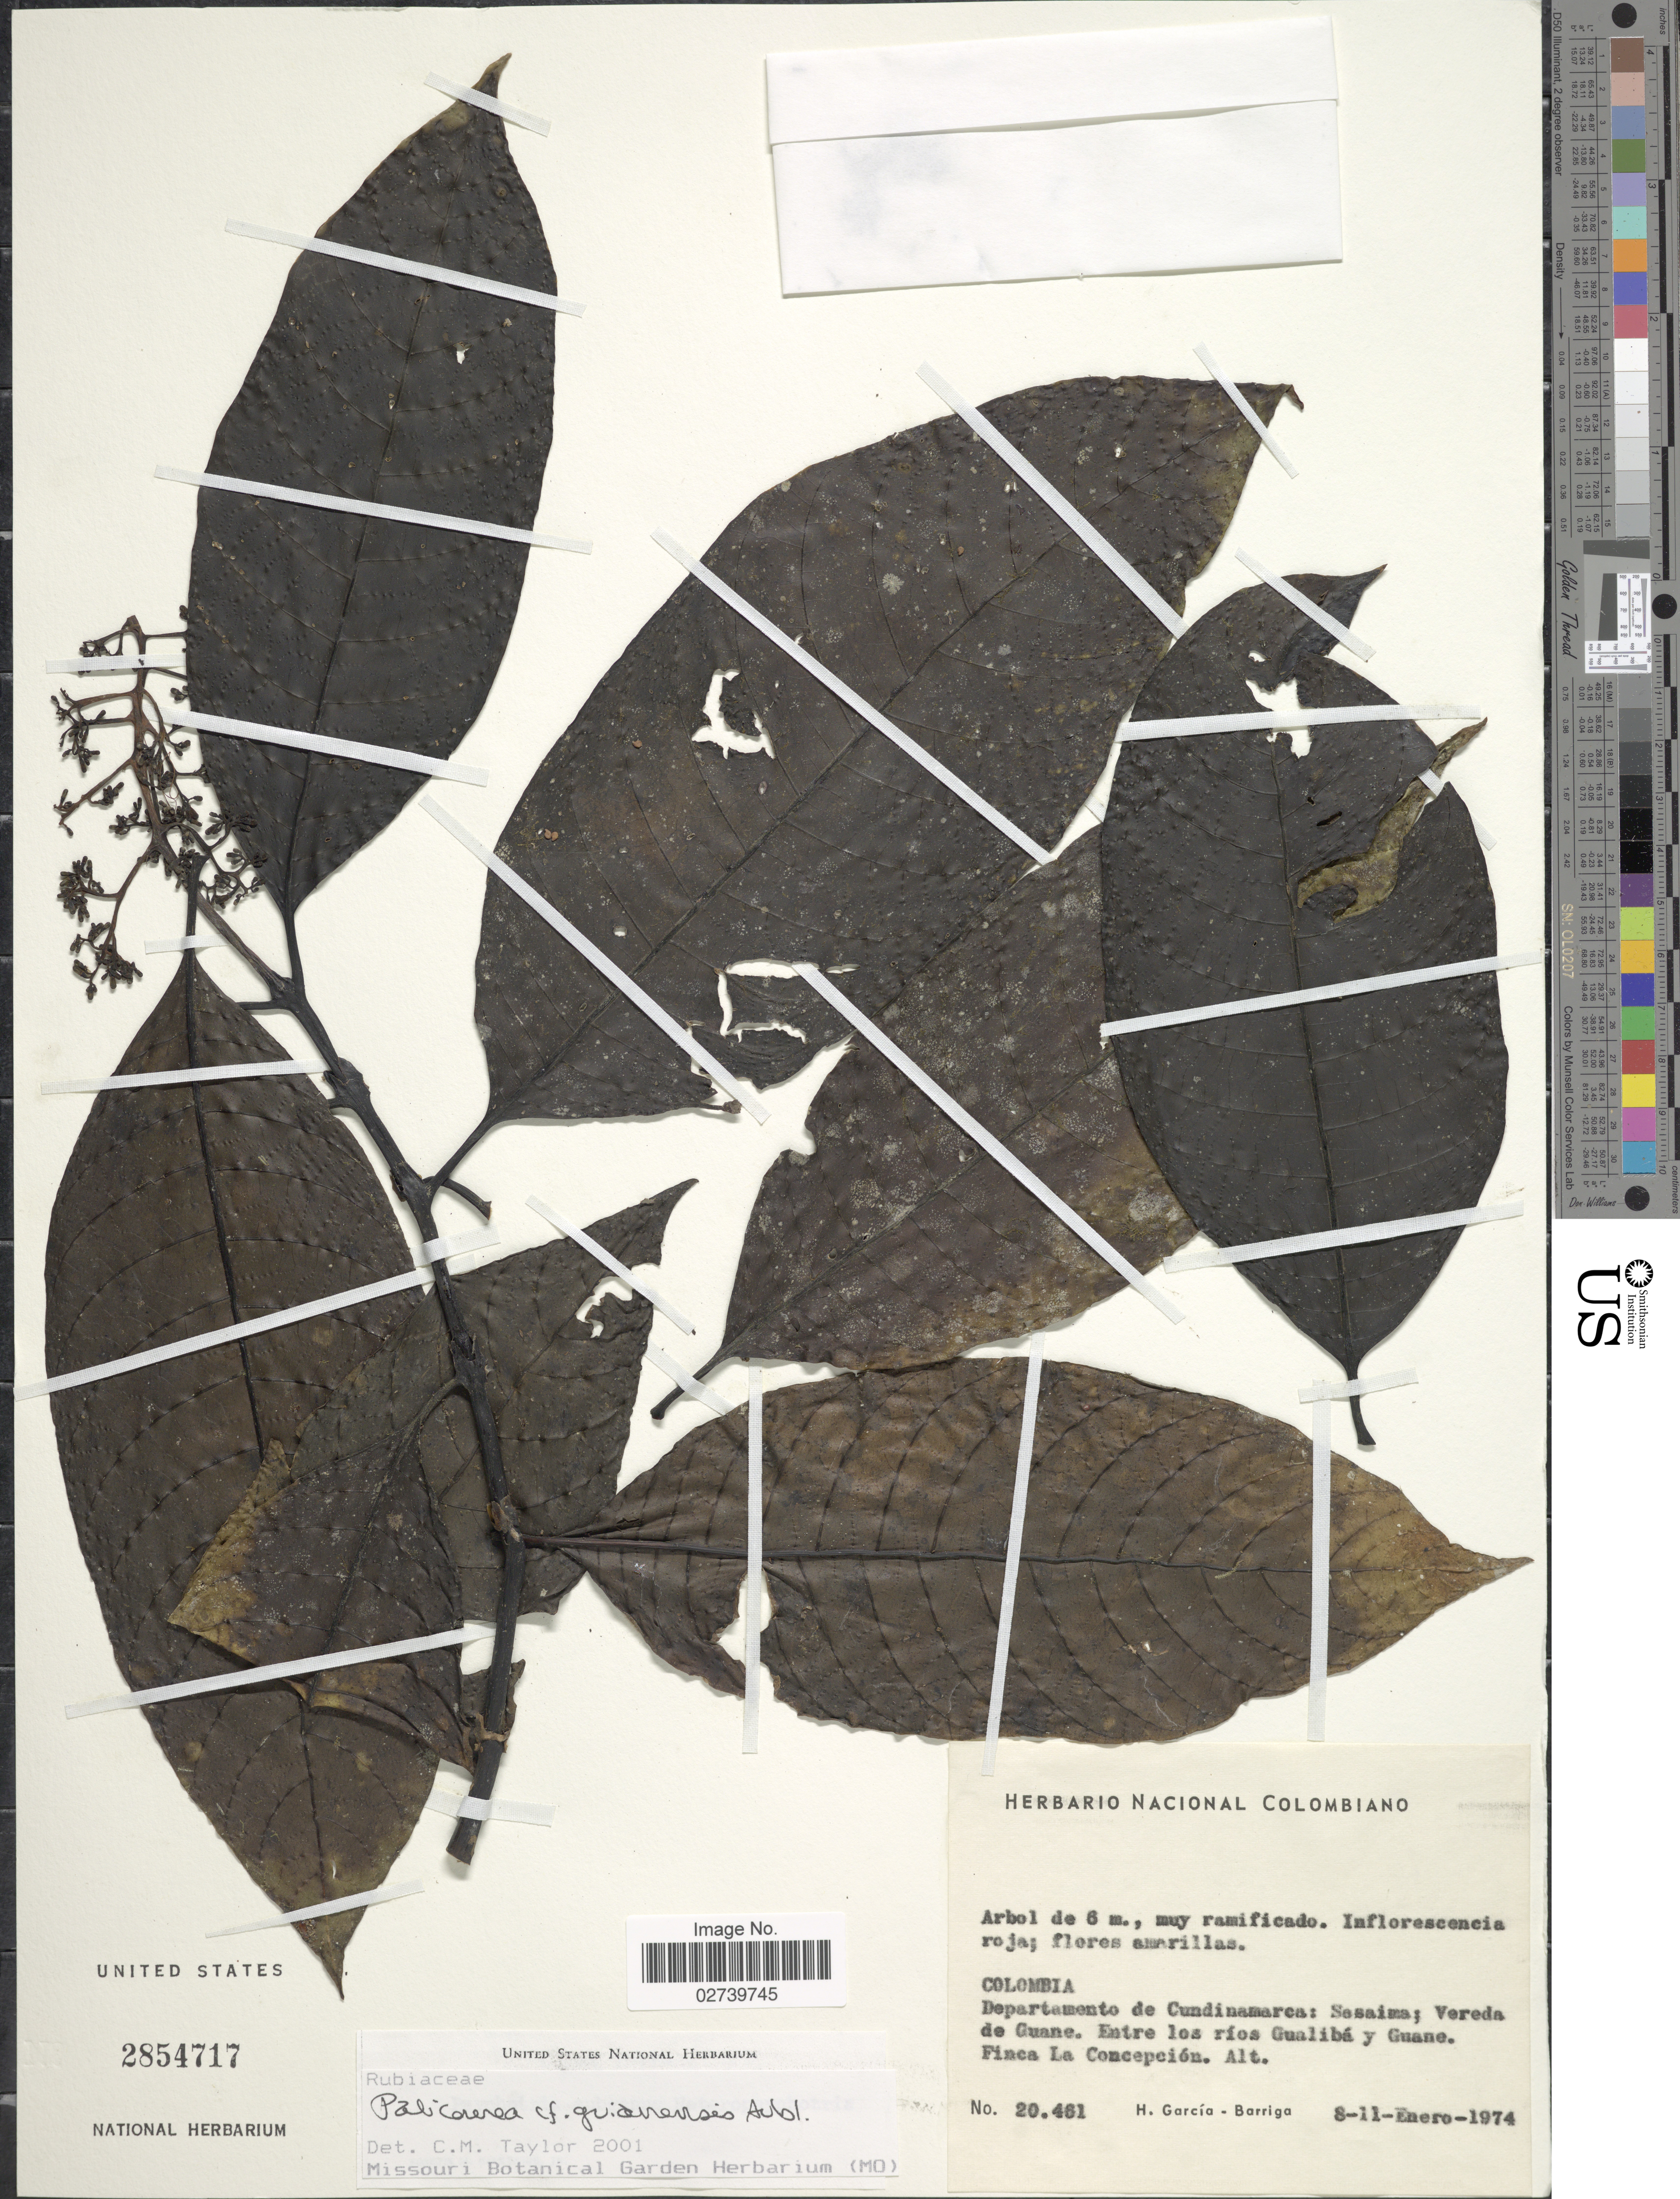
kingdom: Plantae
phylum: Tracheophyta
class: Magnoliopsida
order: Gentianales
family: Rubiaceae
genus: Palicourea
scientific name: Palicourea guianensis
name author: Aubl.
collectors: H. García Barriga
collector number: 20461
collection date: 1974-01-08/1974-01-11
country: Colombia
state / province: Cundinamarca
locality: Sesaima; Vereda de Guane. Entre los ríos Gualibá y Guane. Finca La Concepción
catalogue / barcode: US 2854717